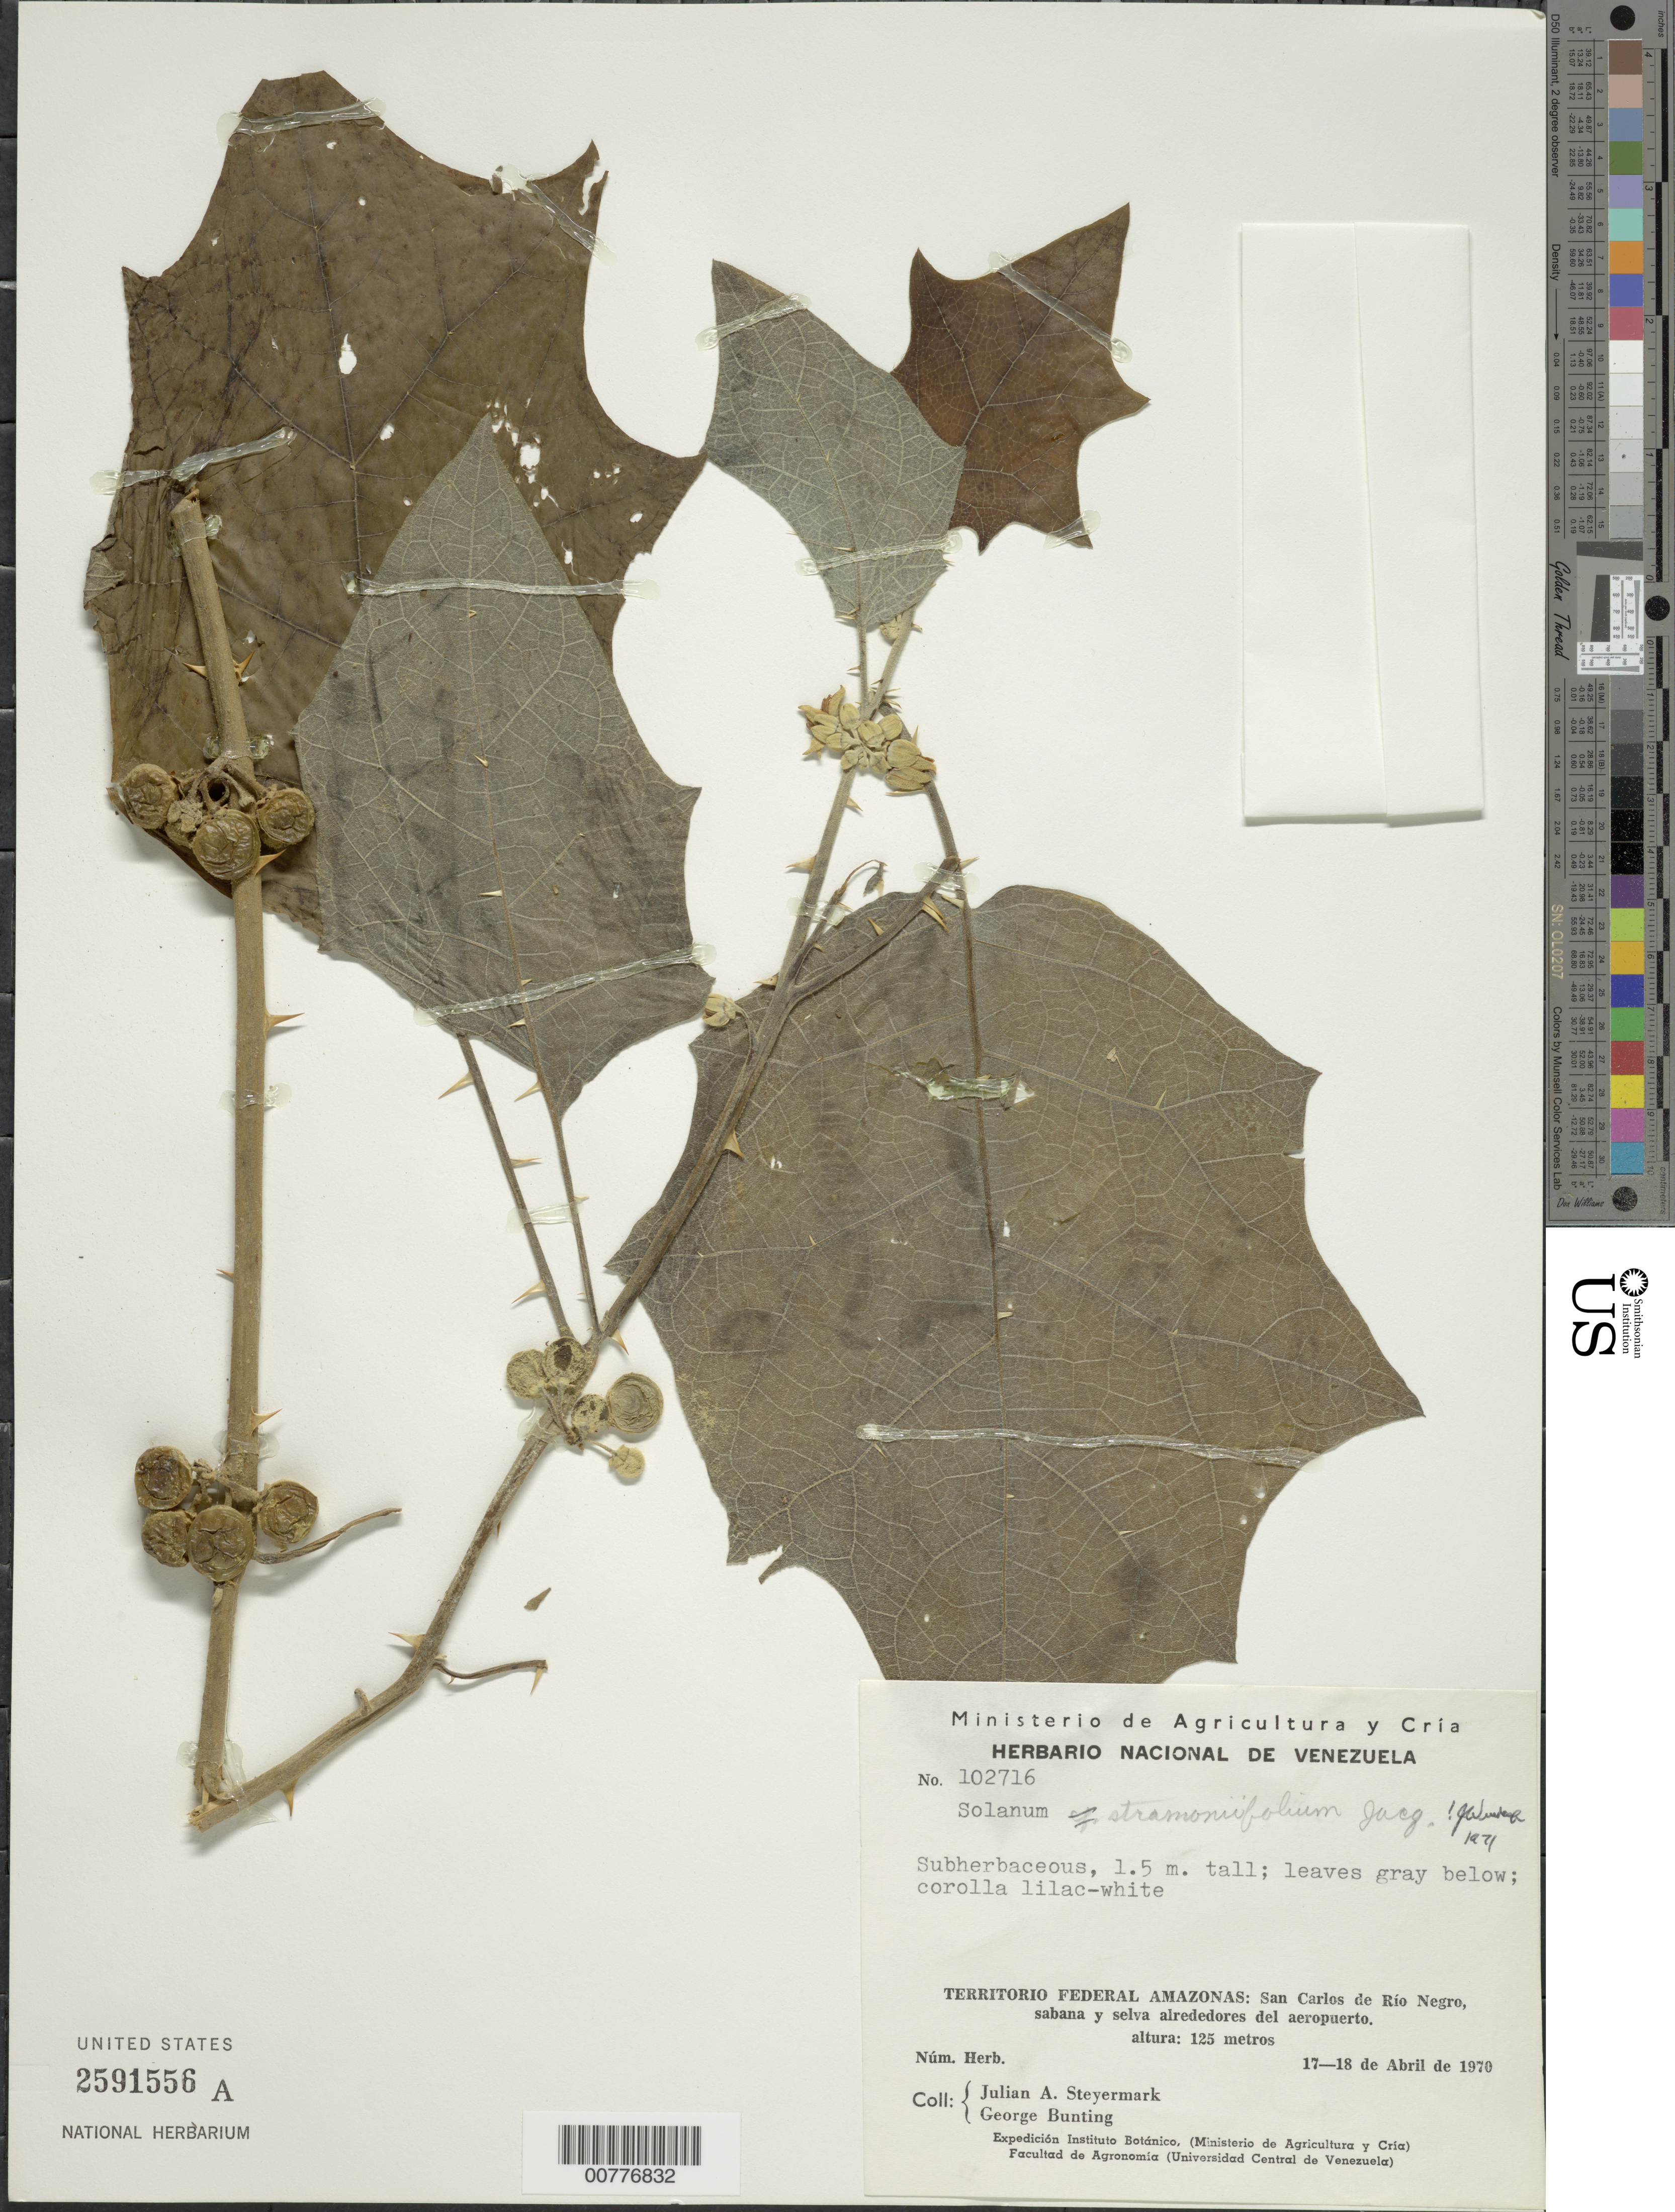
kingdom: Plantae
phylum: Tracheophyta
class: Magnoliopsida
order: Solanales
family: Solanaceae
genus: Solanum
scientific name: Solanum stramoniifolium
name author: Jacq.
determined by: Wurdack, John J., (US), US (UNITED STATES)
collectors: J. Steyermark & G. S. Bunting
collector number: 102716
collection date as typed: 4 Apr 1968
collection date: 1968-04-04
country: Venezuela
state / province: Amazonas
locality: San Carlos de Río Negro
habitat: Savanna and forest, outskirts of airport.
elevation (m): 125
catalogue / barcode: US 2591556